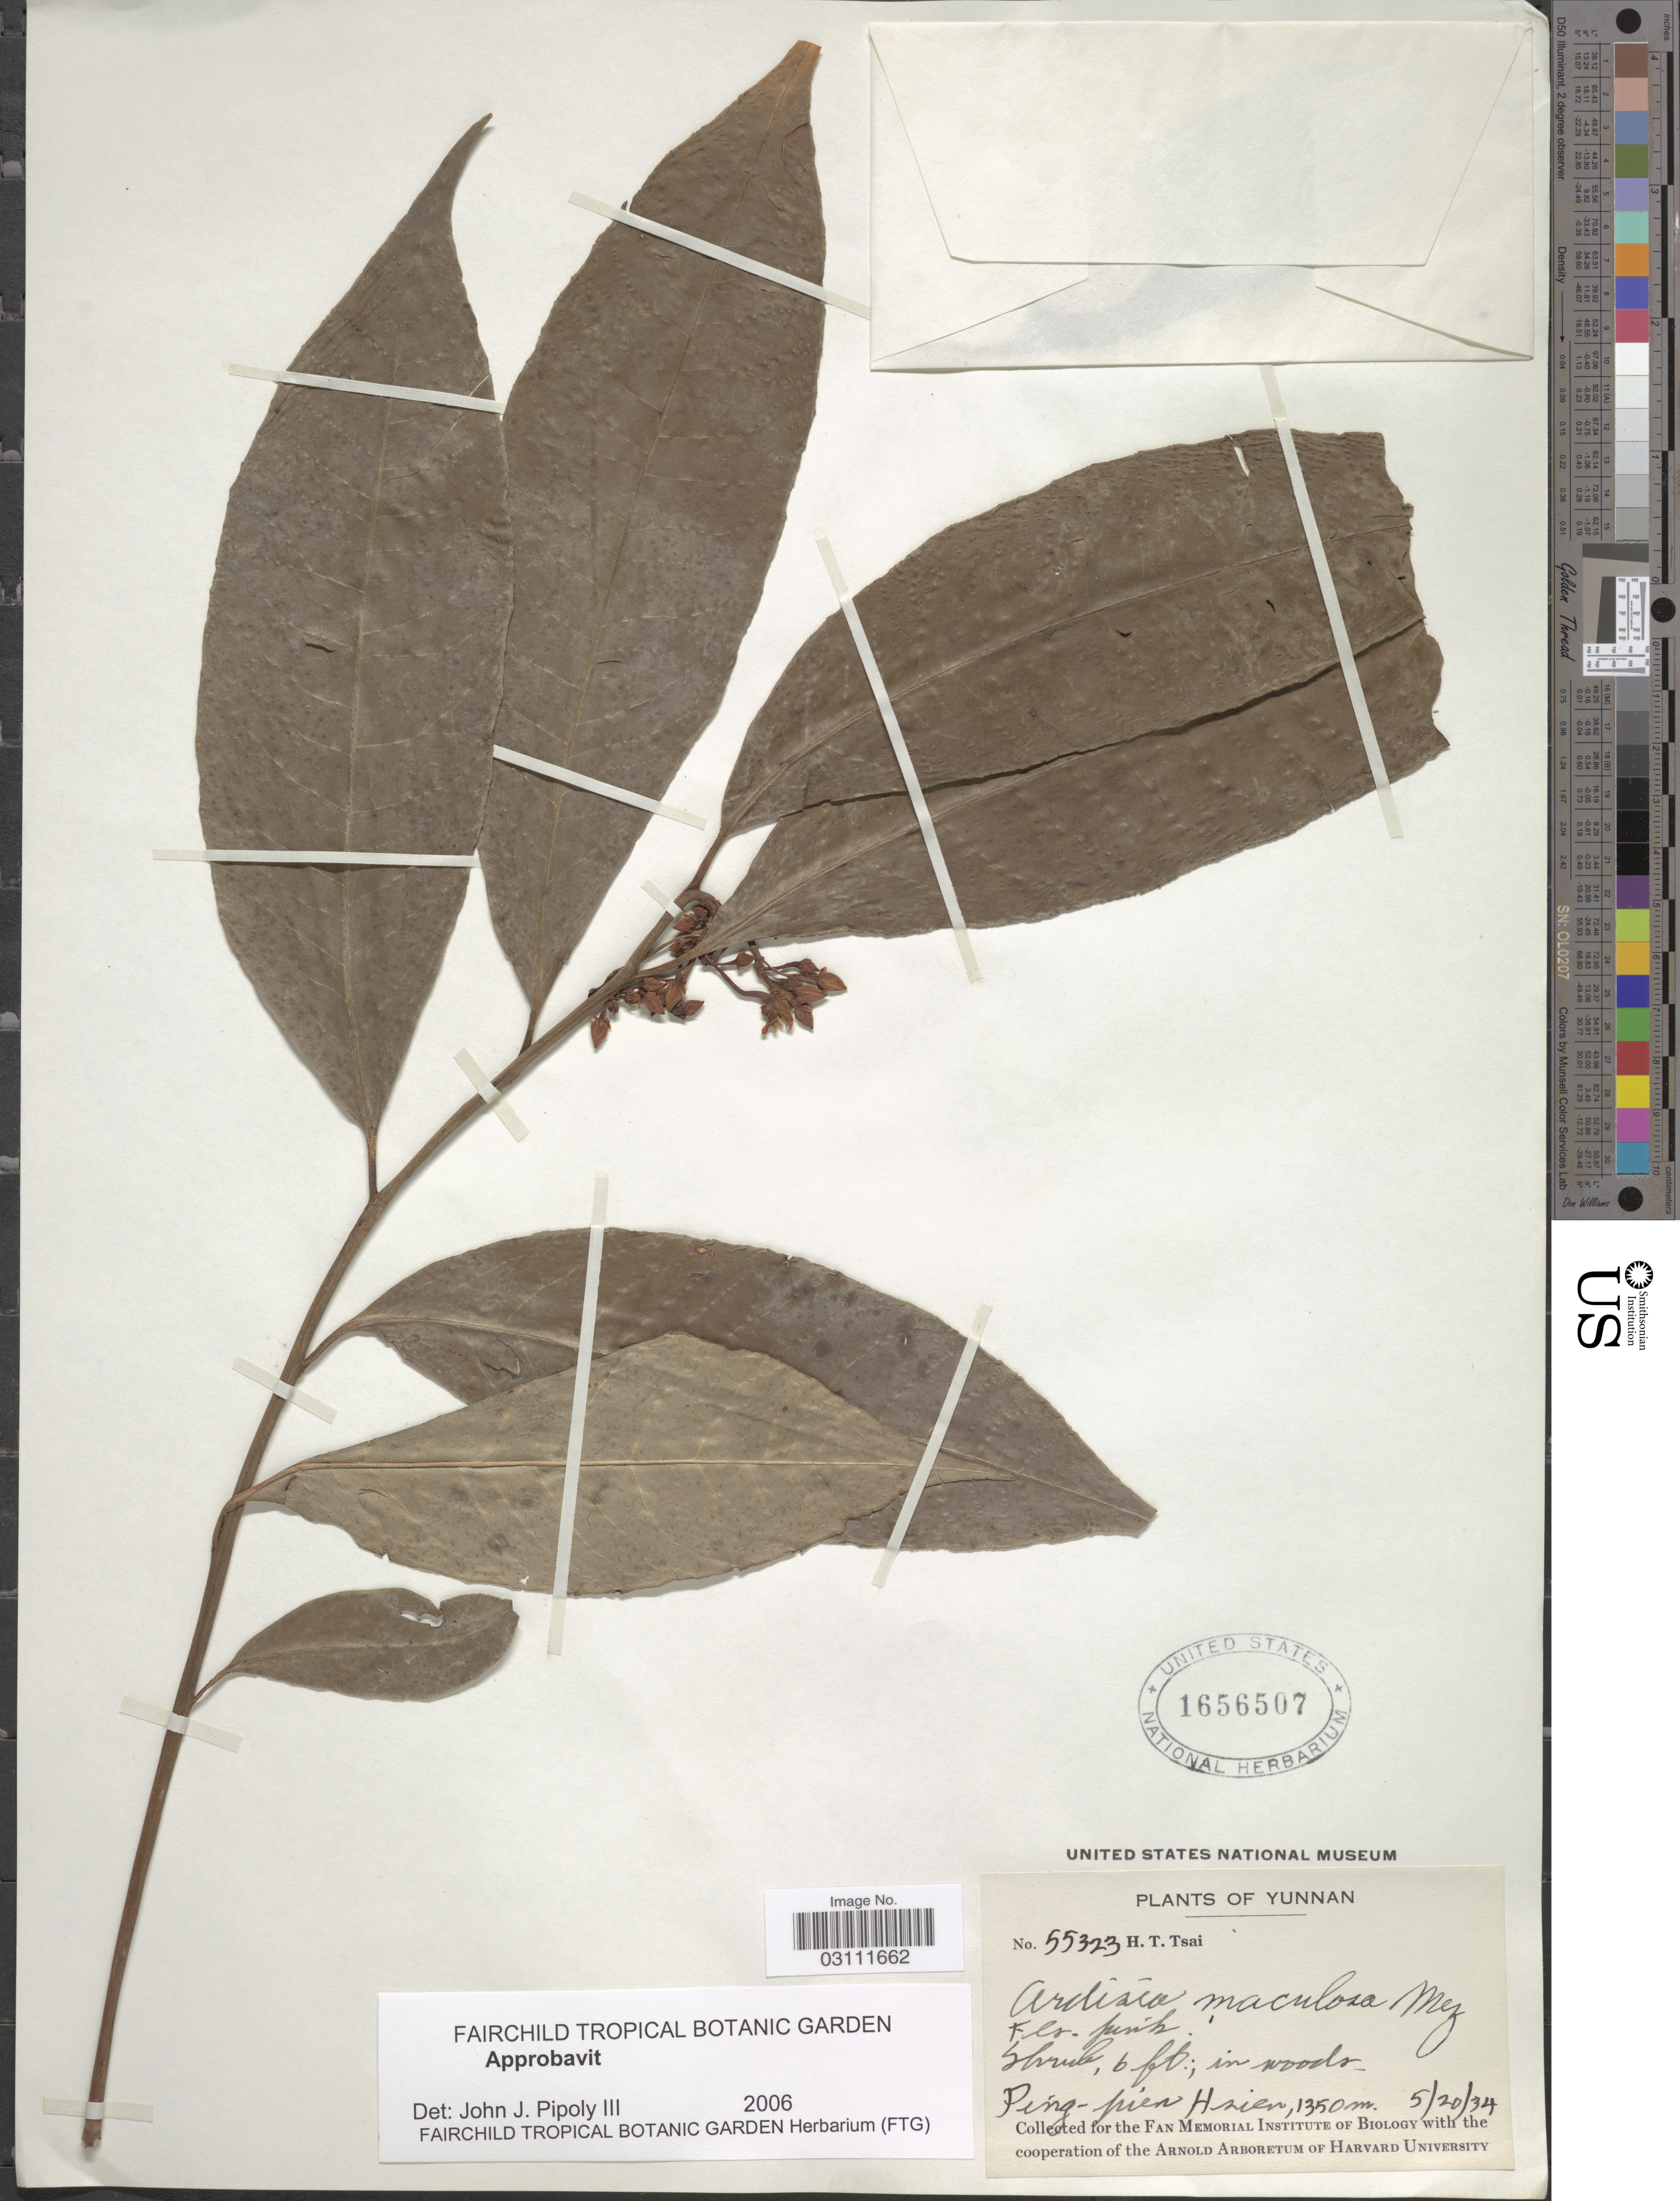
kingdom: Plantae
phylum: Tracheophyta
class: Magnoliopsida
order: Ericales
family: Primulaceae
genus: Ardisia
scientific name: Ardisia maculosa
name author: Mez in Engl.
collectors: H. Tsai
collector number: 55323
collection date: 1934-05-20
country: China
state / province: Yunnan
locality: Ping-pien Hsien.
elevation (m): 1350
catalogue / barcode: US 1656507